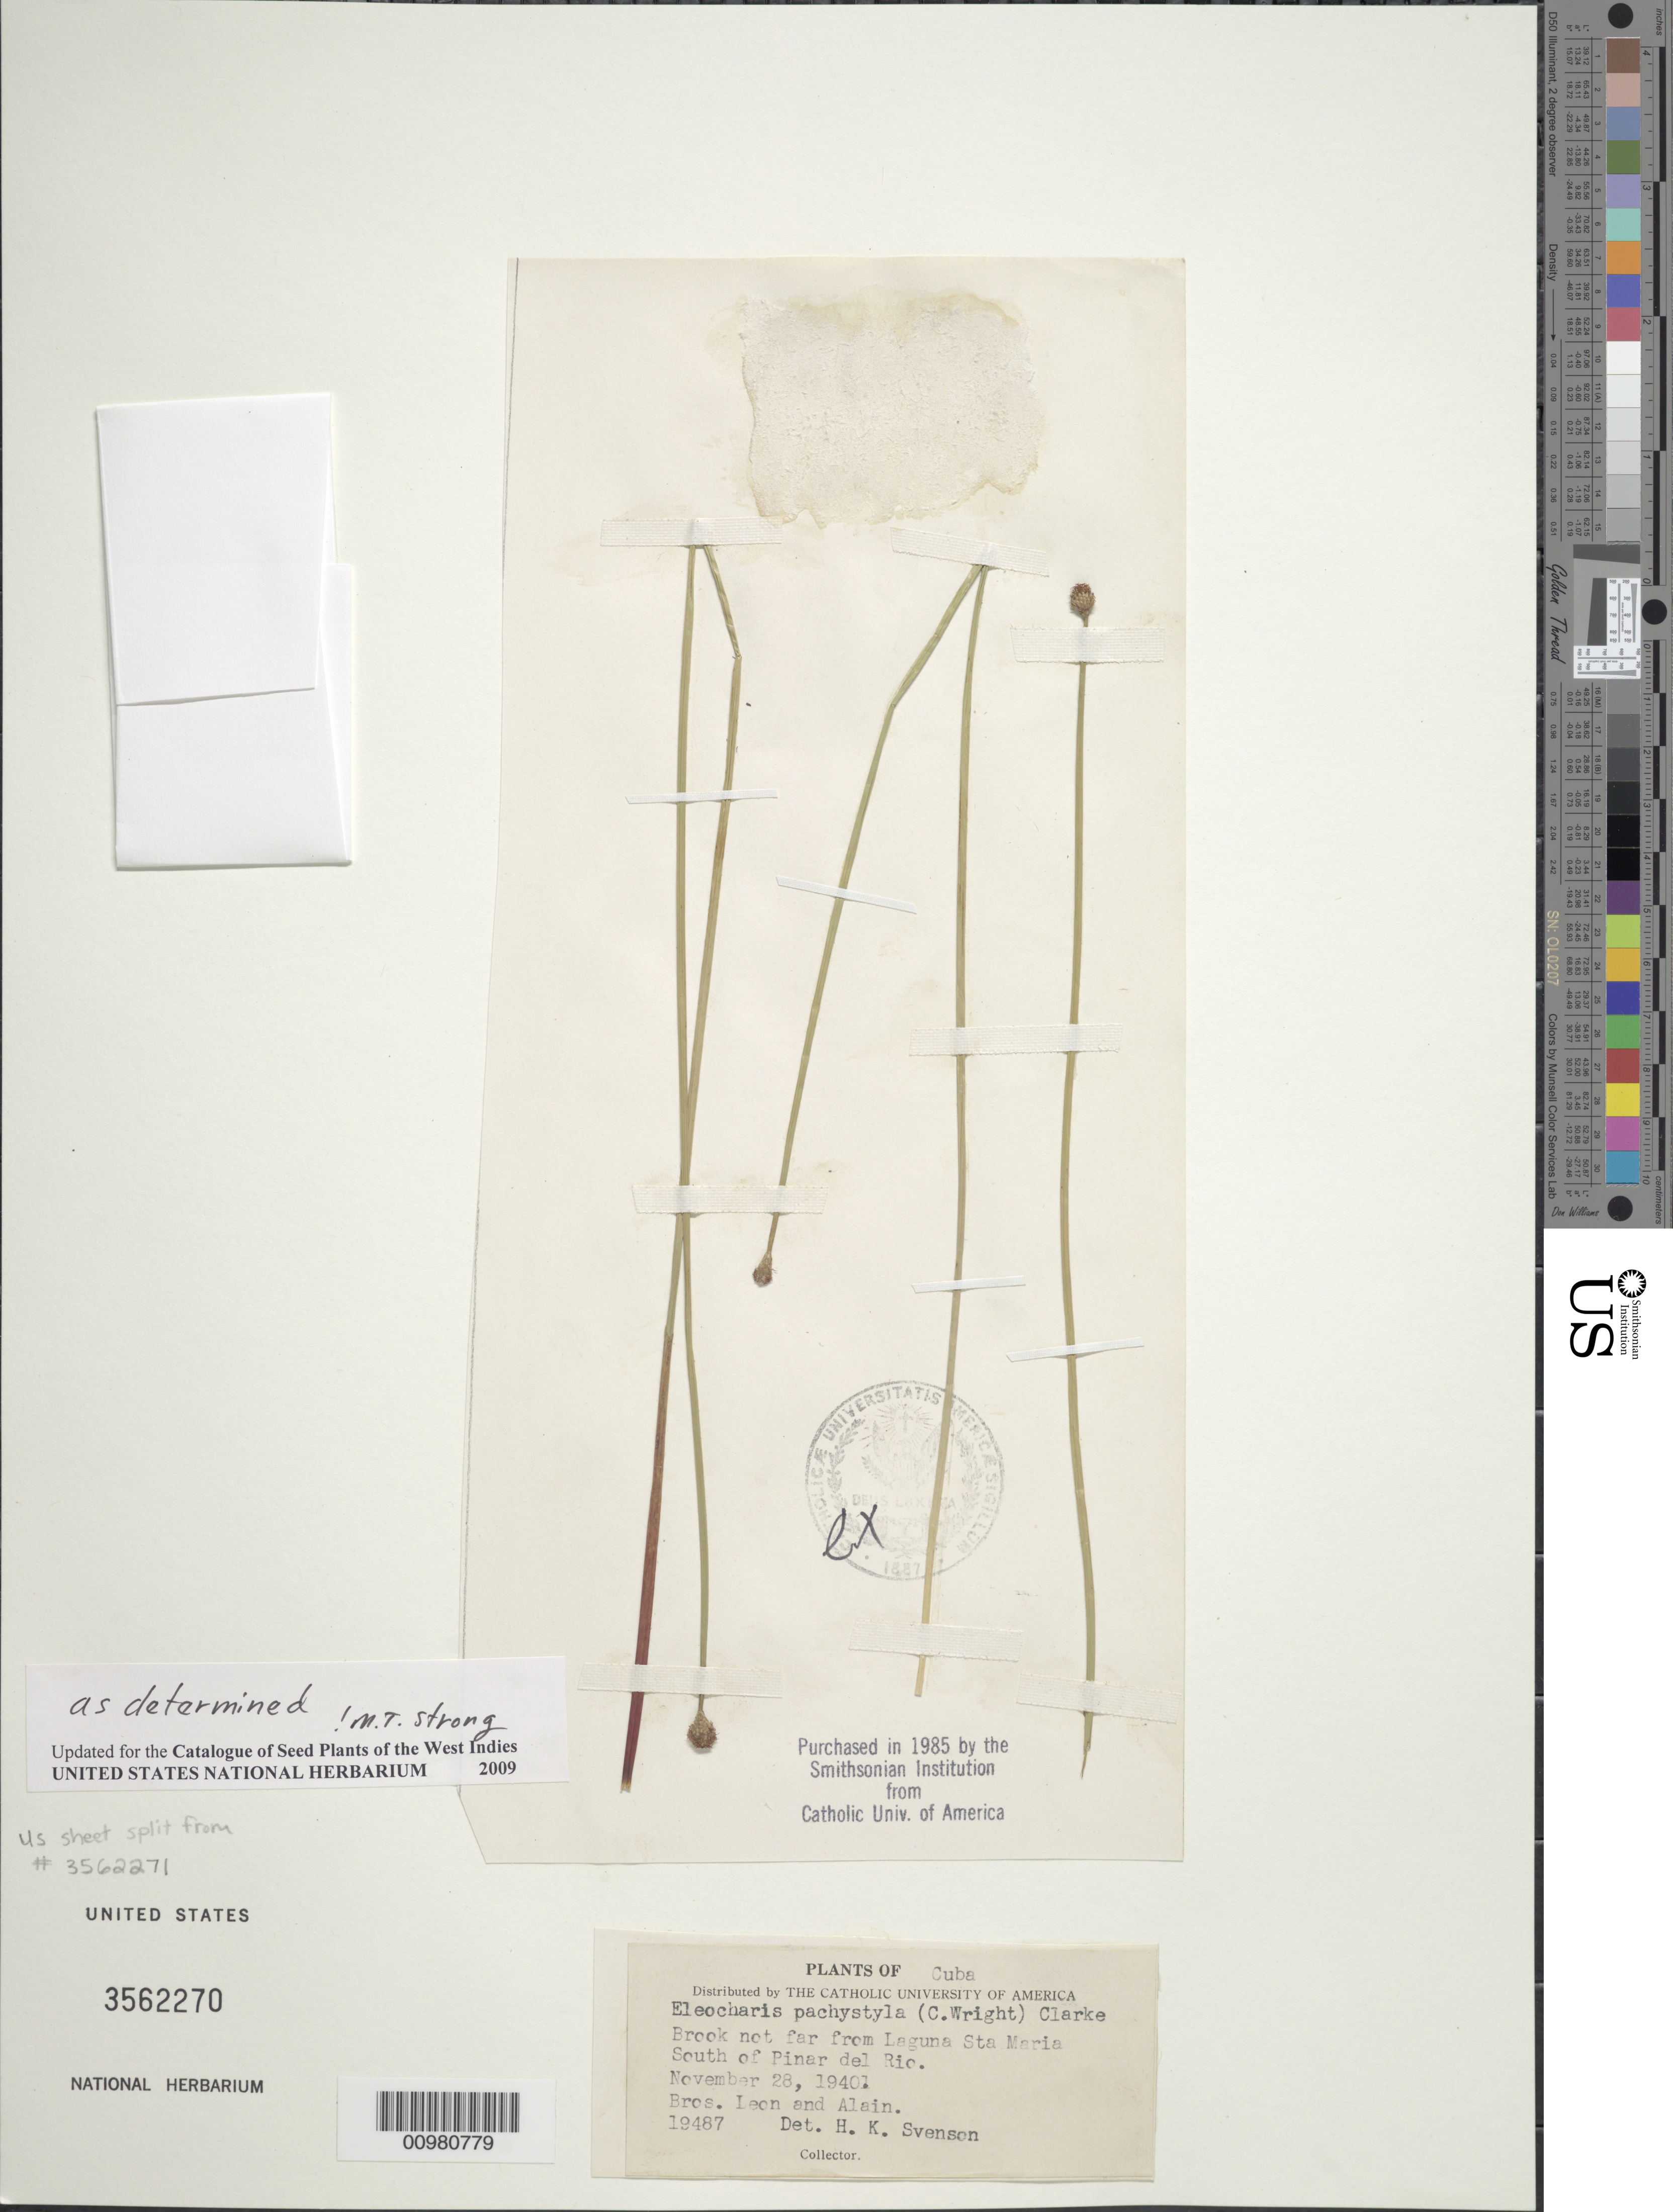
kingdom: Plantae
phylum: Tracheophyta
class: Liliopsida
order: Poales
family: Cyperaceae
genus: Eleocharis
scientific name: Eleocharis pachystyla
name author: (C. Wright) C.B. Clarke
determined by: Strong, M. T., (US), Smithsonian Institution - National Museum of Natural History (UNITED STATES)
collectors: Bro. León & A. H. Liogier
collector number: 19487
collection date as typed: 28 Nov 1940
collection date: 1940-11-28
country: Cuba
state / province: Pinar del Río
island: Cuba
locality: near Laguna Sta Maria, south of Pinar del Rio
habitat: brook.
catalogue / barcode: US 3562270